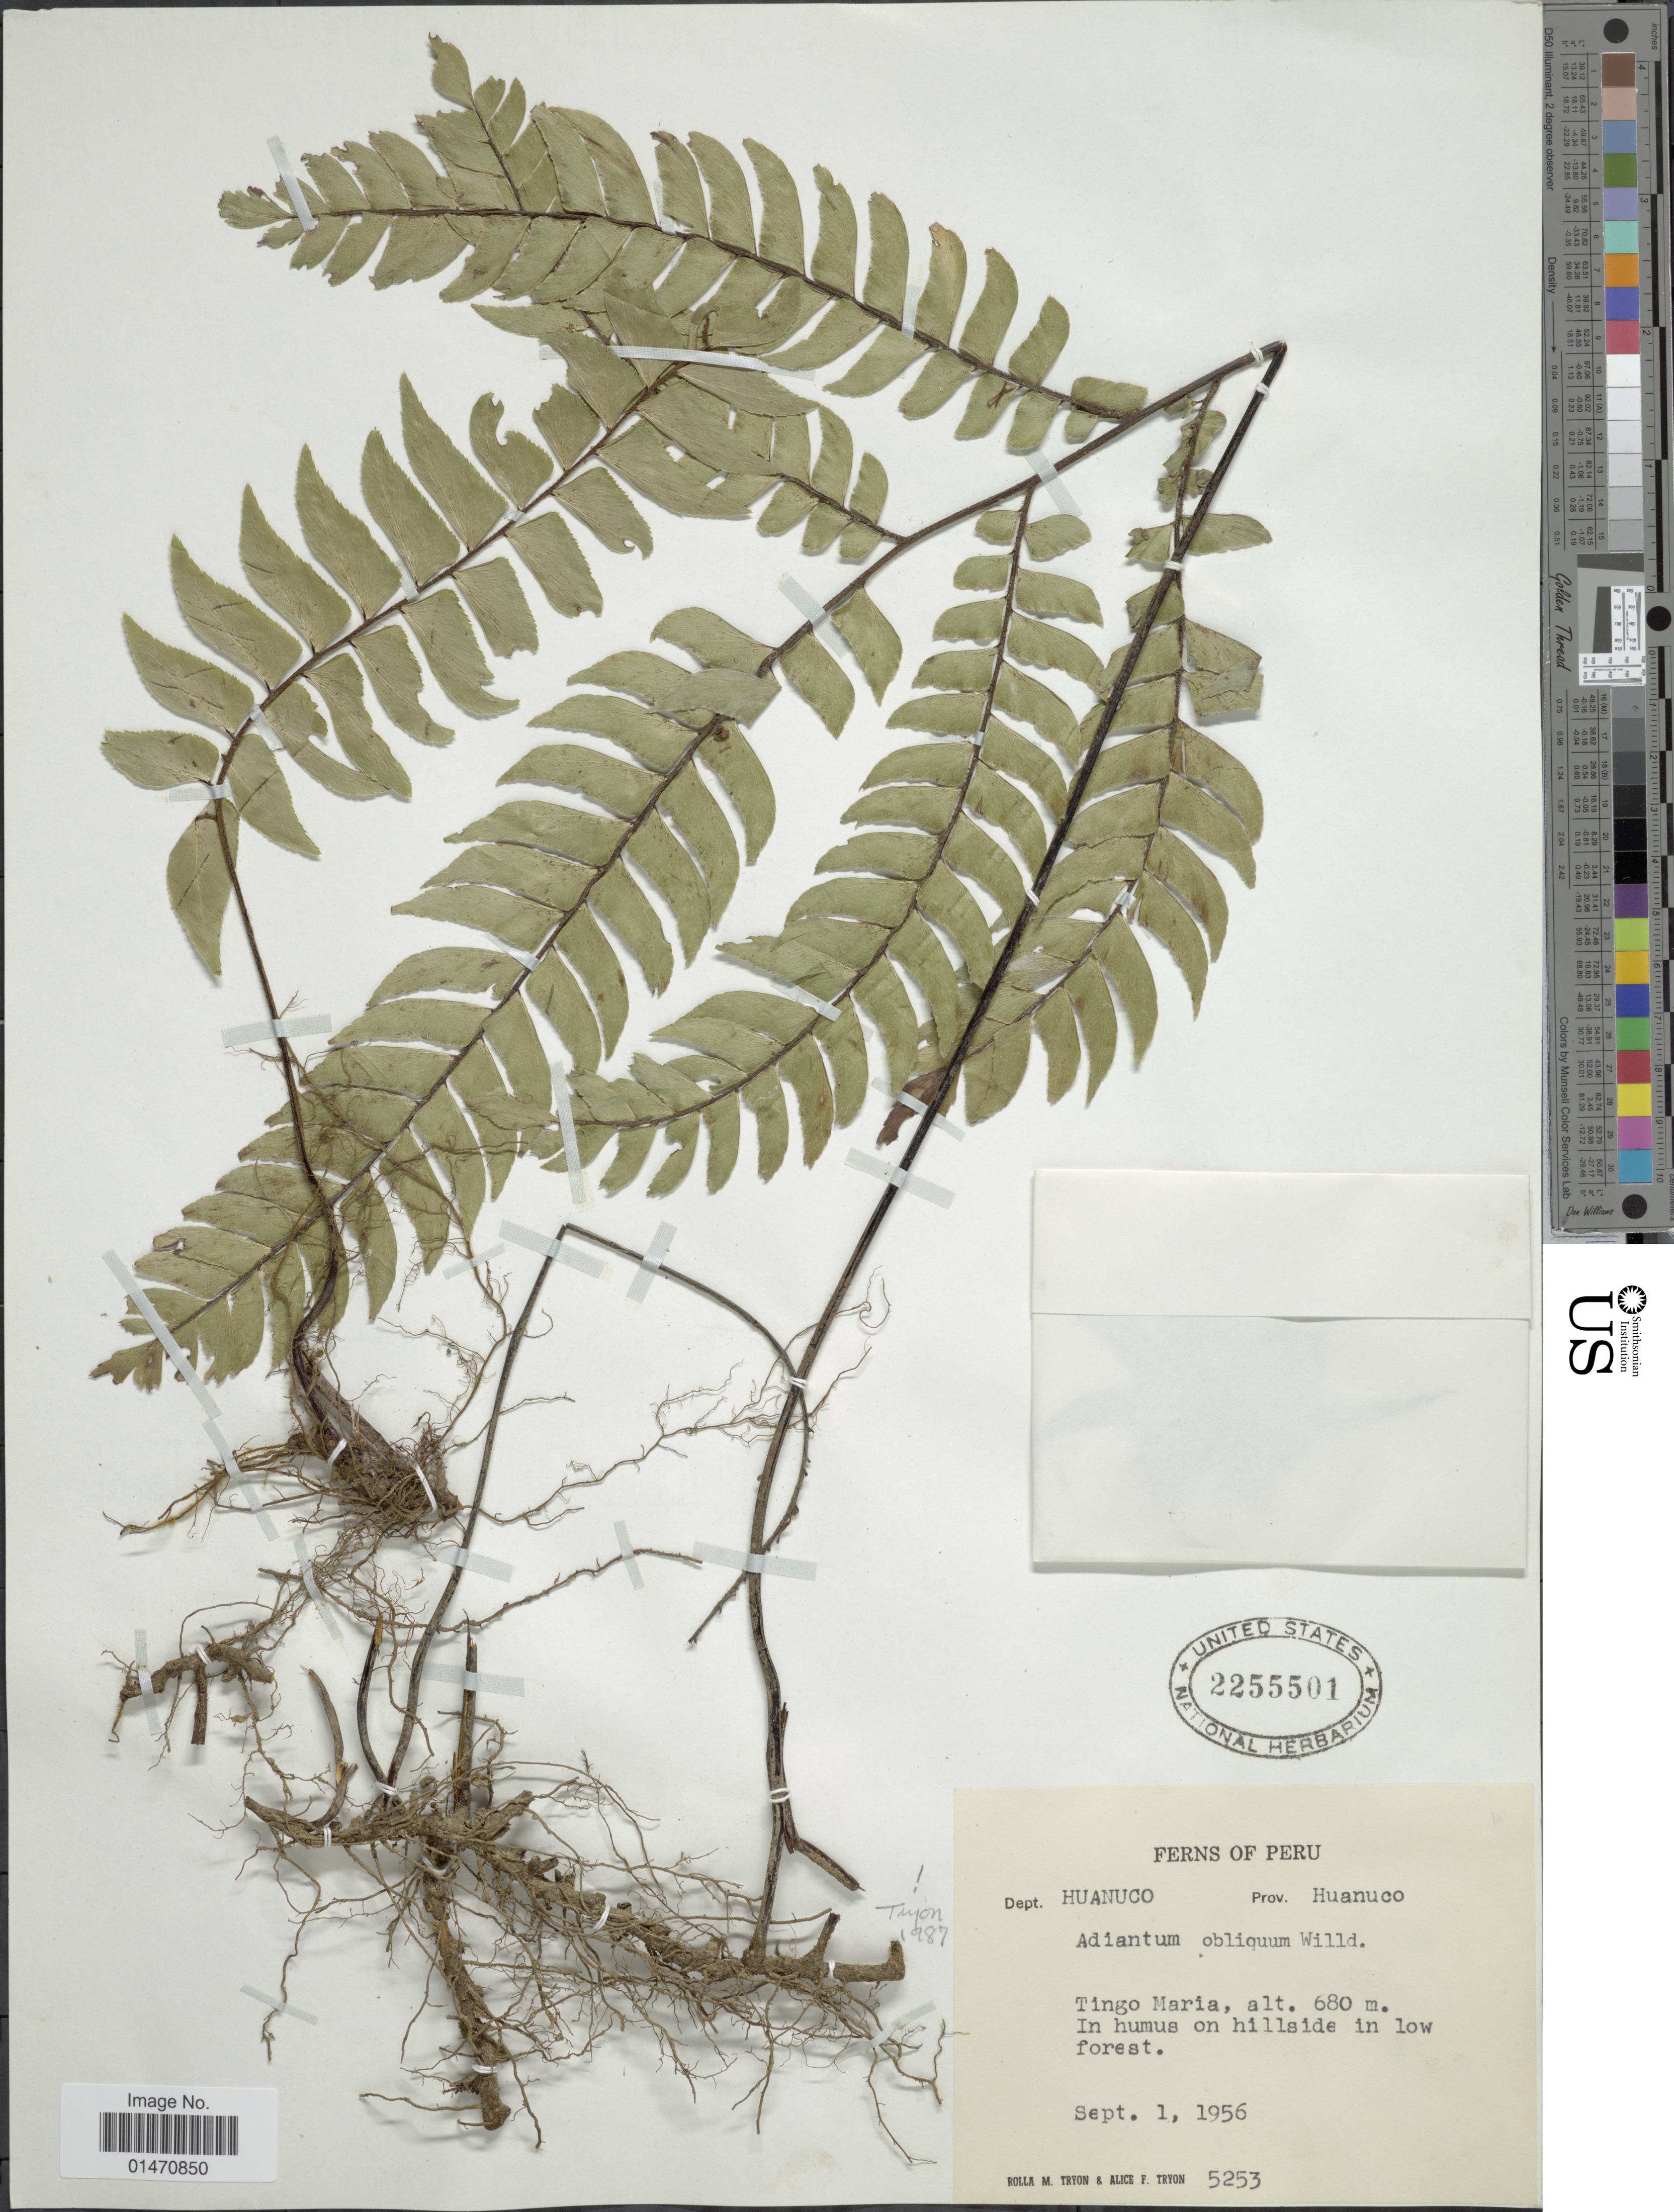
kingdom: Plantae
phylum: Tracheophyta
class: Polypodiopsida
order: Polypodiales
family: Pteridaceae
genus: Adiantum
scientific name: Adiantum obliquum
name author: Willd.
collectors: R. M. Tryon & A. F. Tryon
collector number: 5253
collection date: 1956-09-01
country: Peru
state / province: Huánuco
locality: Dept. Huanuco, Prov. Huanuco, Tingo Maria, in humus on hillside in low forest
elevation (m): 680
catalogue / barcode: US 2255501